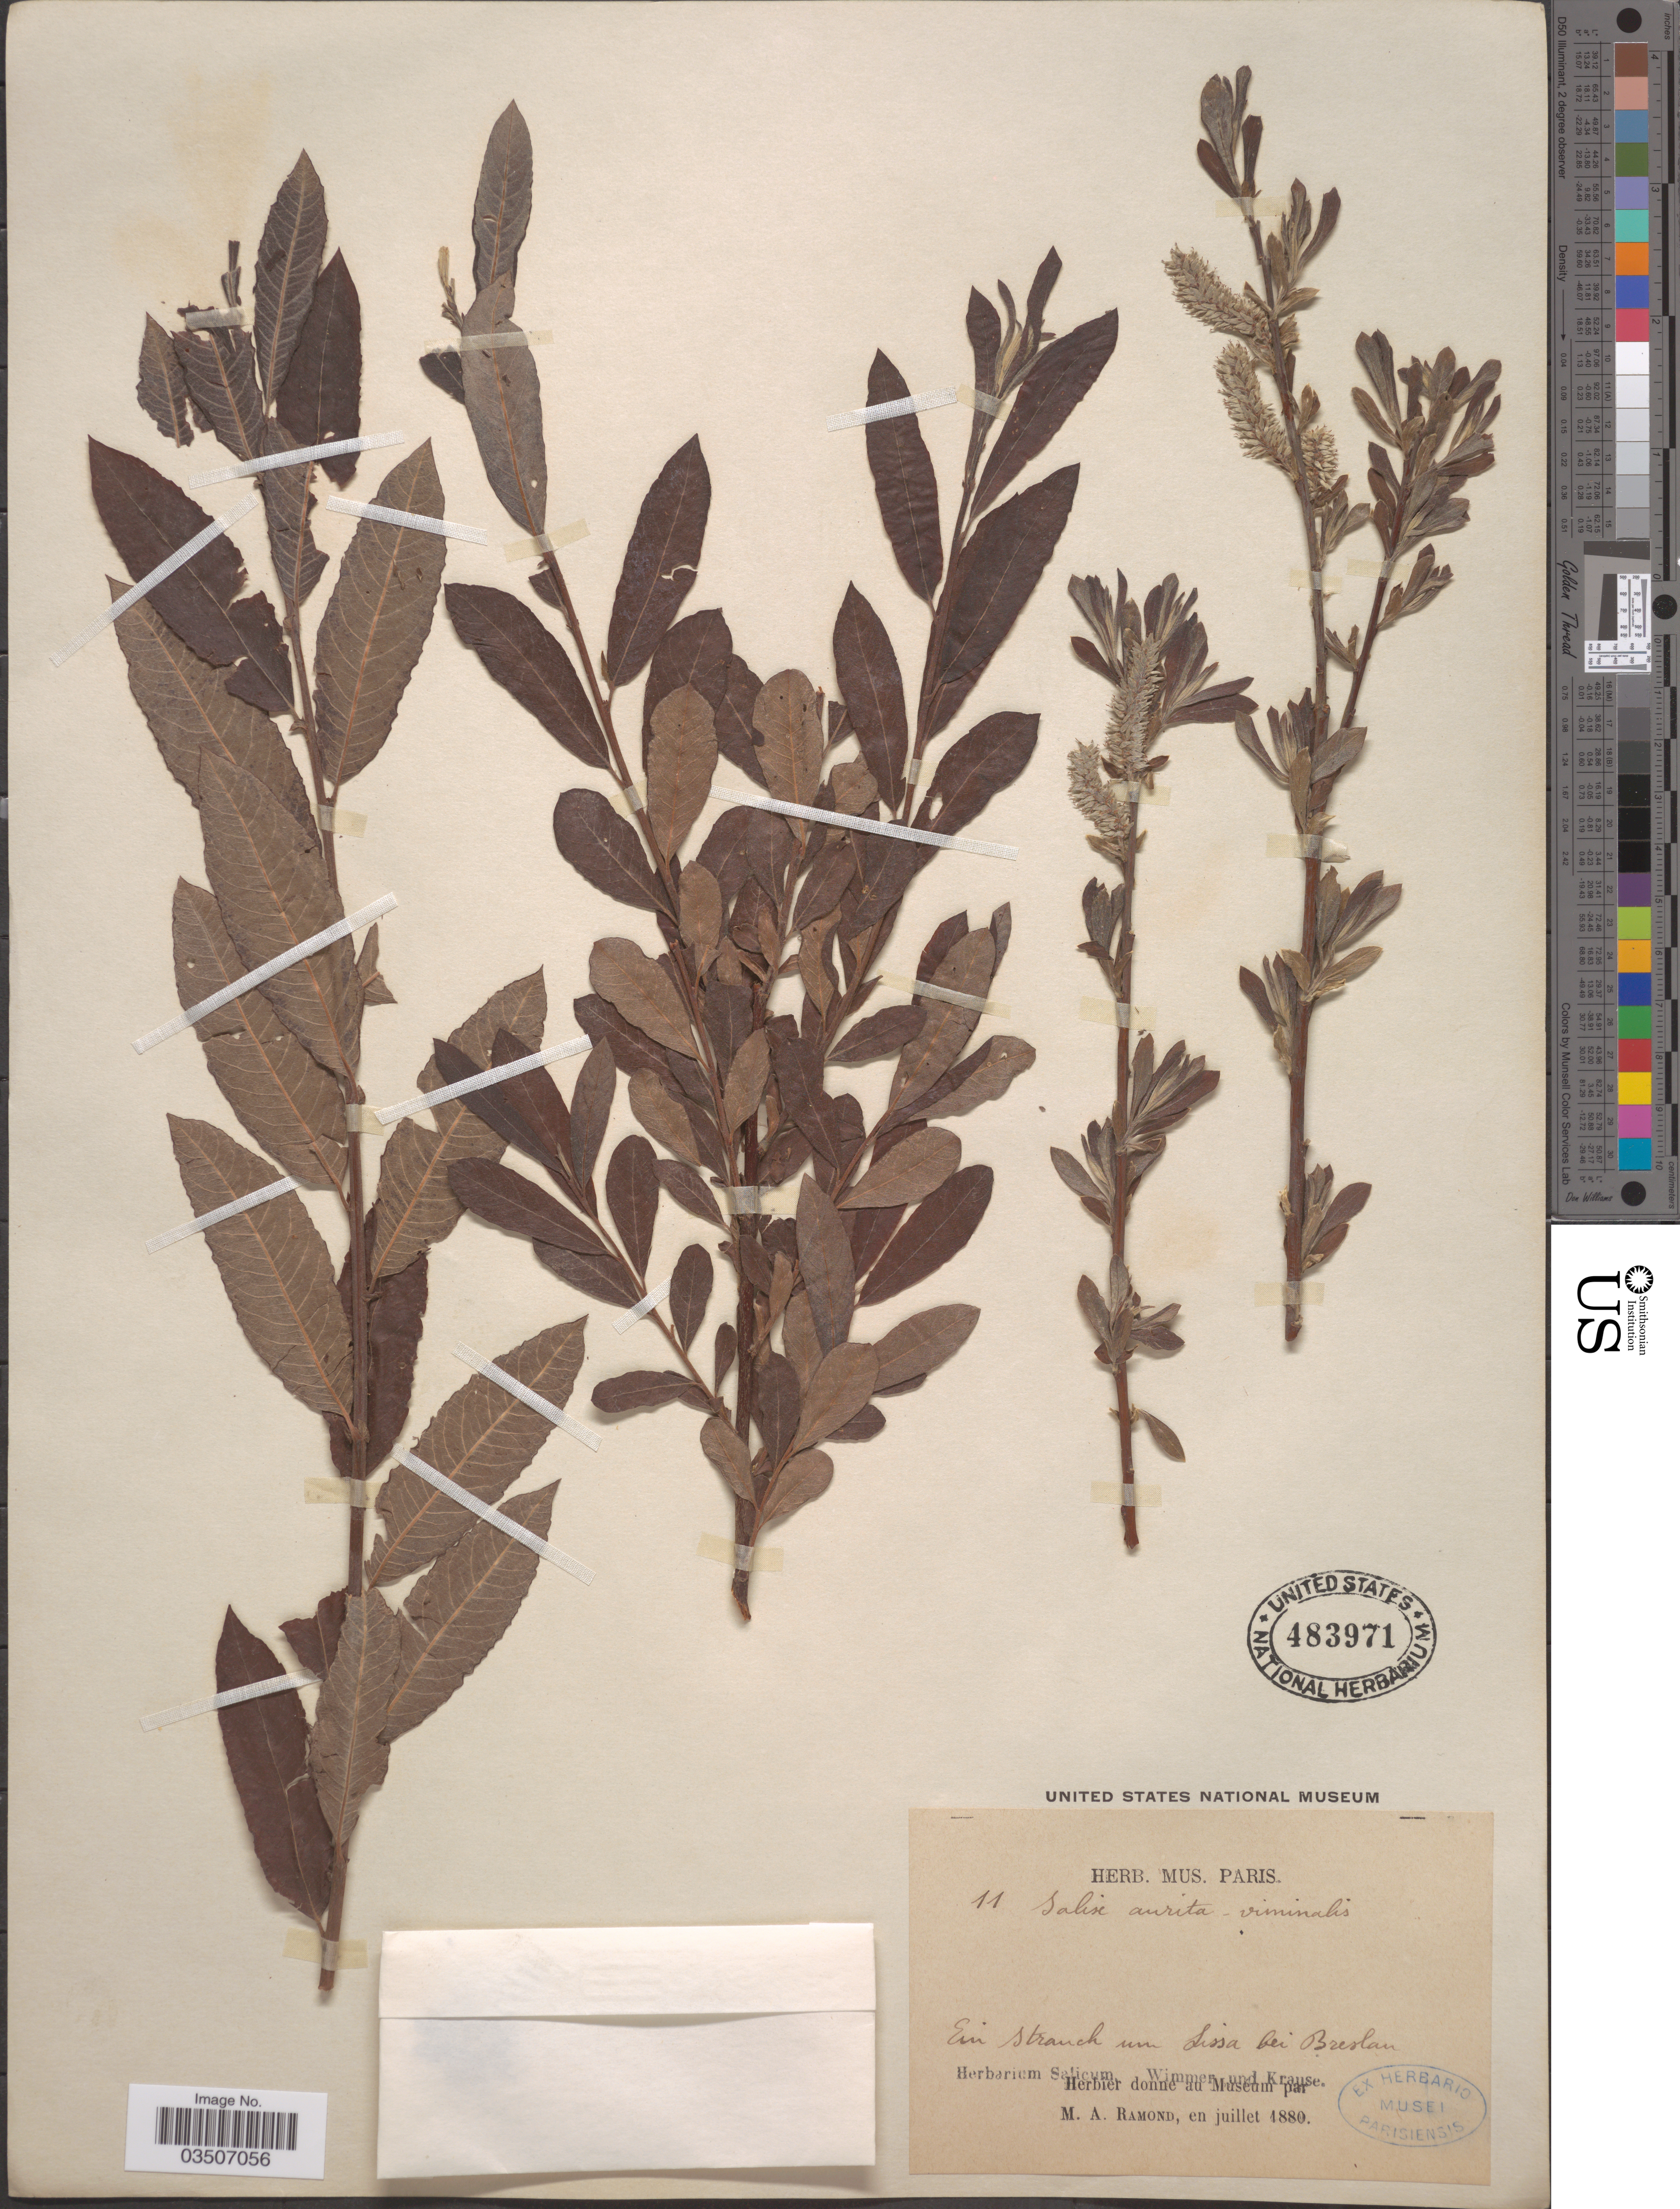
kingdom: Plantae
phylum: Tracheophyta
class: Magnoliopsida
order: Malpighiales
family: Salicaceae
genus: Salix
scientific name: Salix aurita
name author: L.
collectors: Wimmer & -- Krause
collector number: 11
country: Poland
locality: Ein Strauch um Lissa bei Breslau.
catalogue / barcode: US 483971